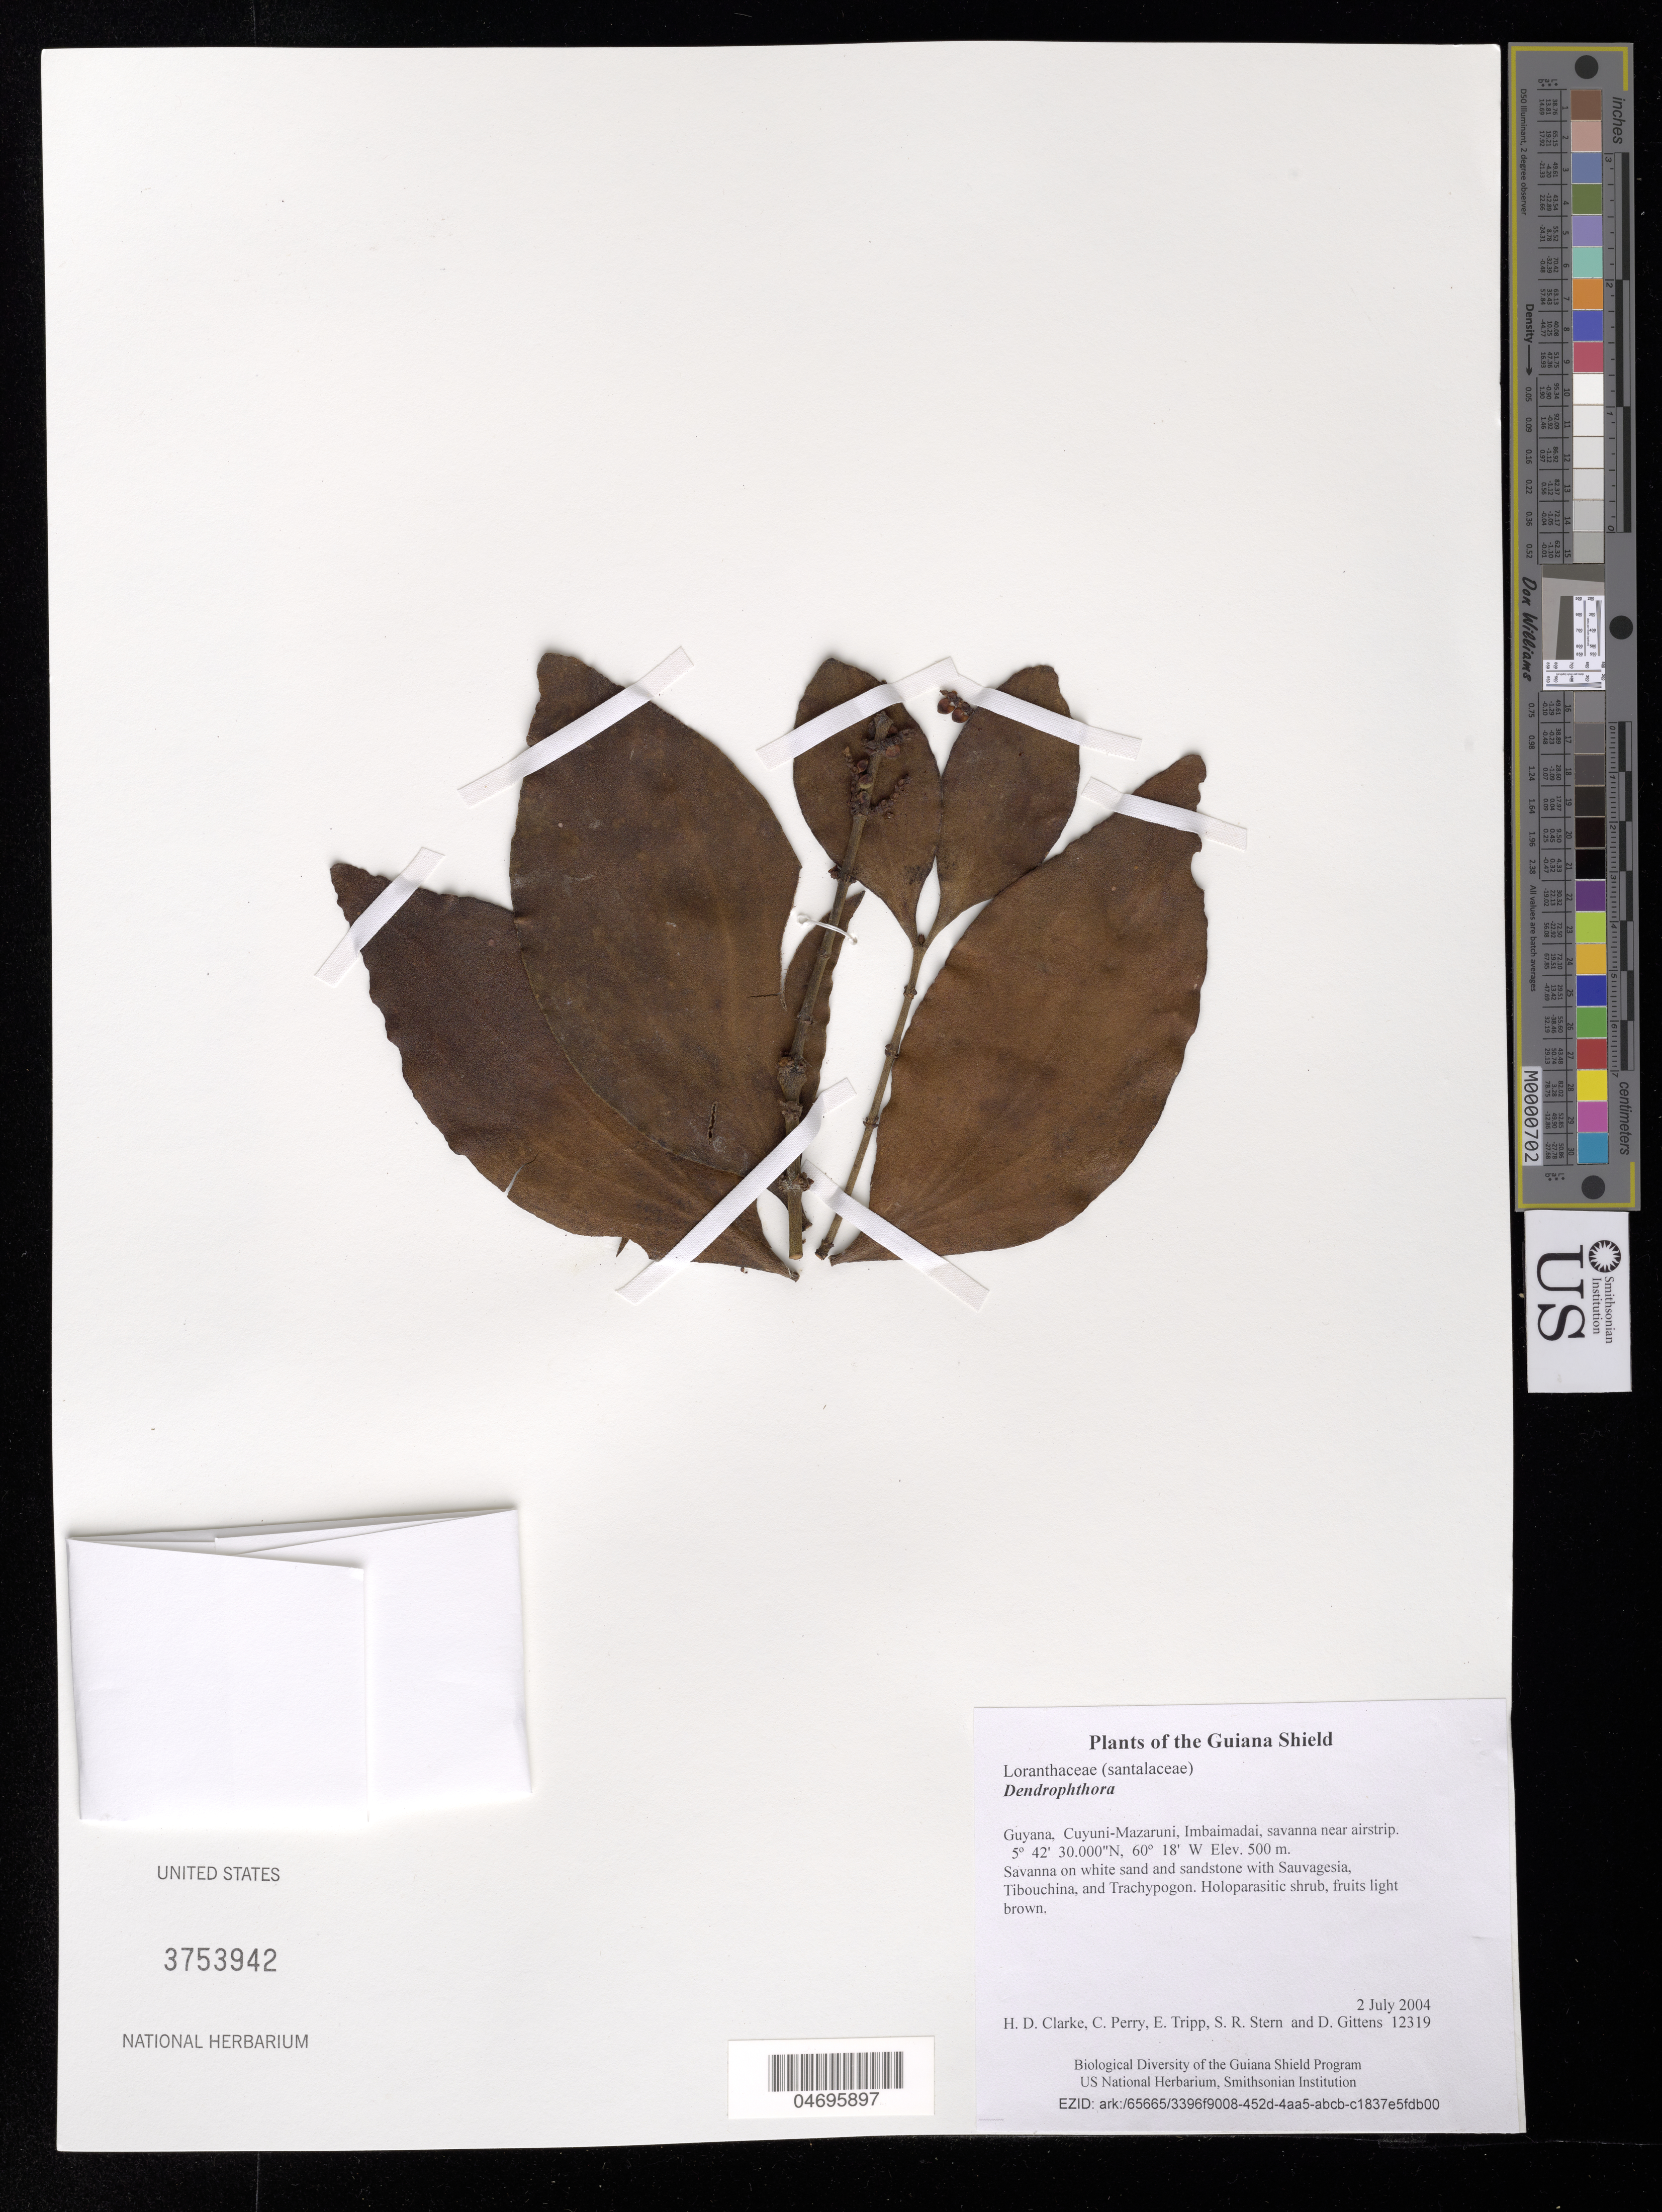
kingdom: Plantae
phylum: Tracheophyta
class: Magnoliopsida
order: Santalales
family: Viscaceae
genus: Dendrophthora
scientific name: Dendrophthora sp.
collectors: H. D. Clarke, C. Perry, E. Tripp, S. R. Stern & D. Gittens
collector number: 12319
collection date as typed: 2 July 2004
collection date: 2004-07-02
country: Guyana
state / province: Cuyuni-Mazaruni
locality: Imbaimadai, savanna near airstrip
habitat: Savanna on white sand and sandstone with Sauvagesia, Tibouchina, and Trachypogon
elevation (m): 500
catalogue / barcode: US 3753942